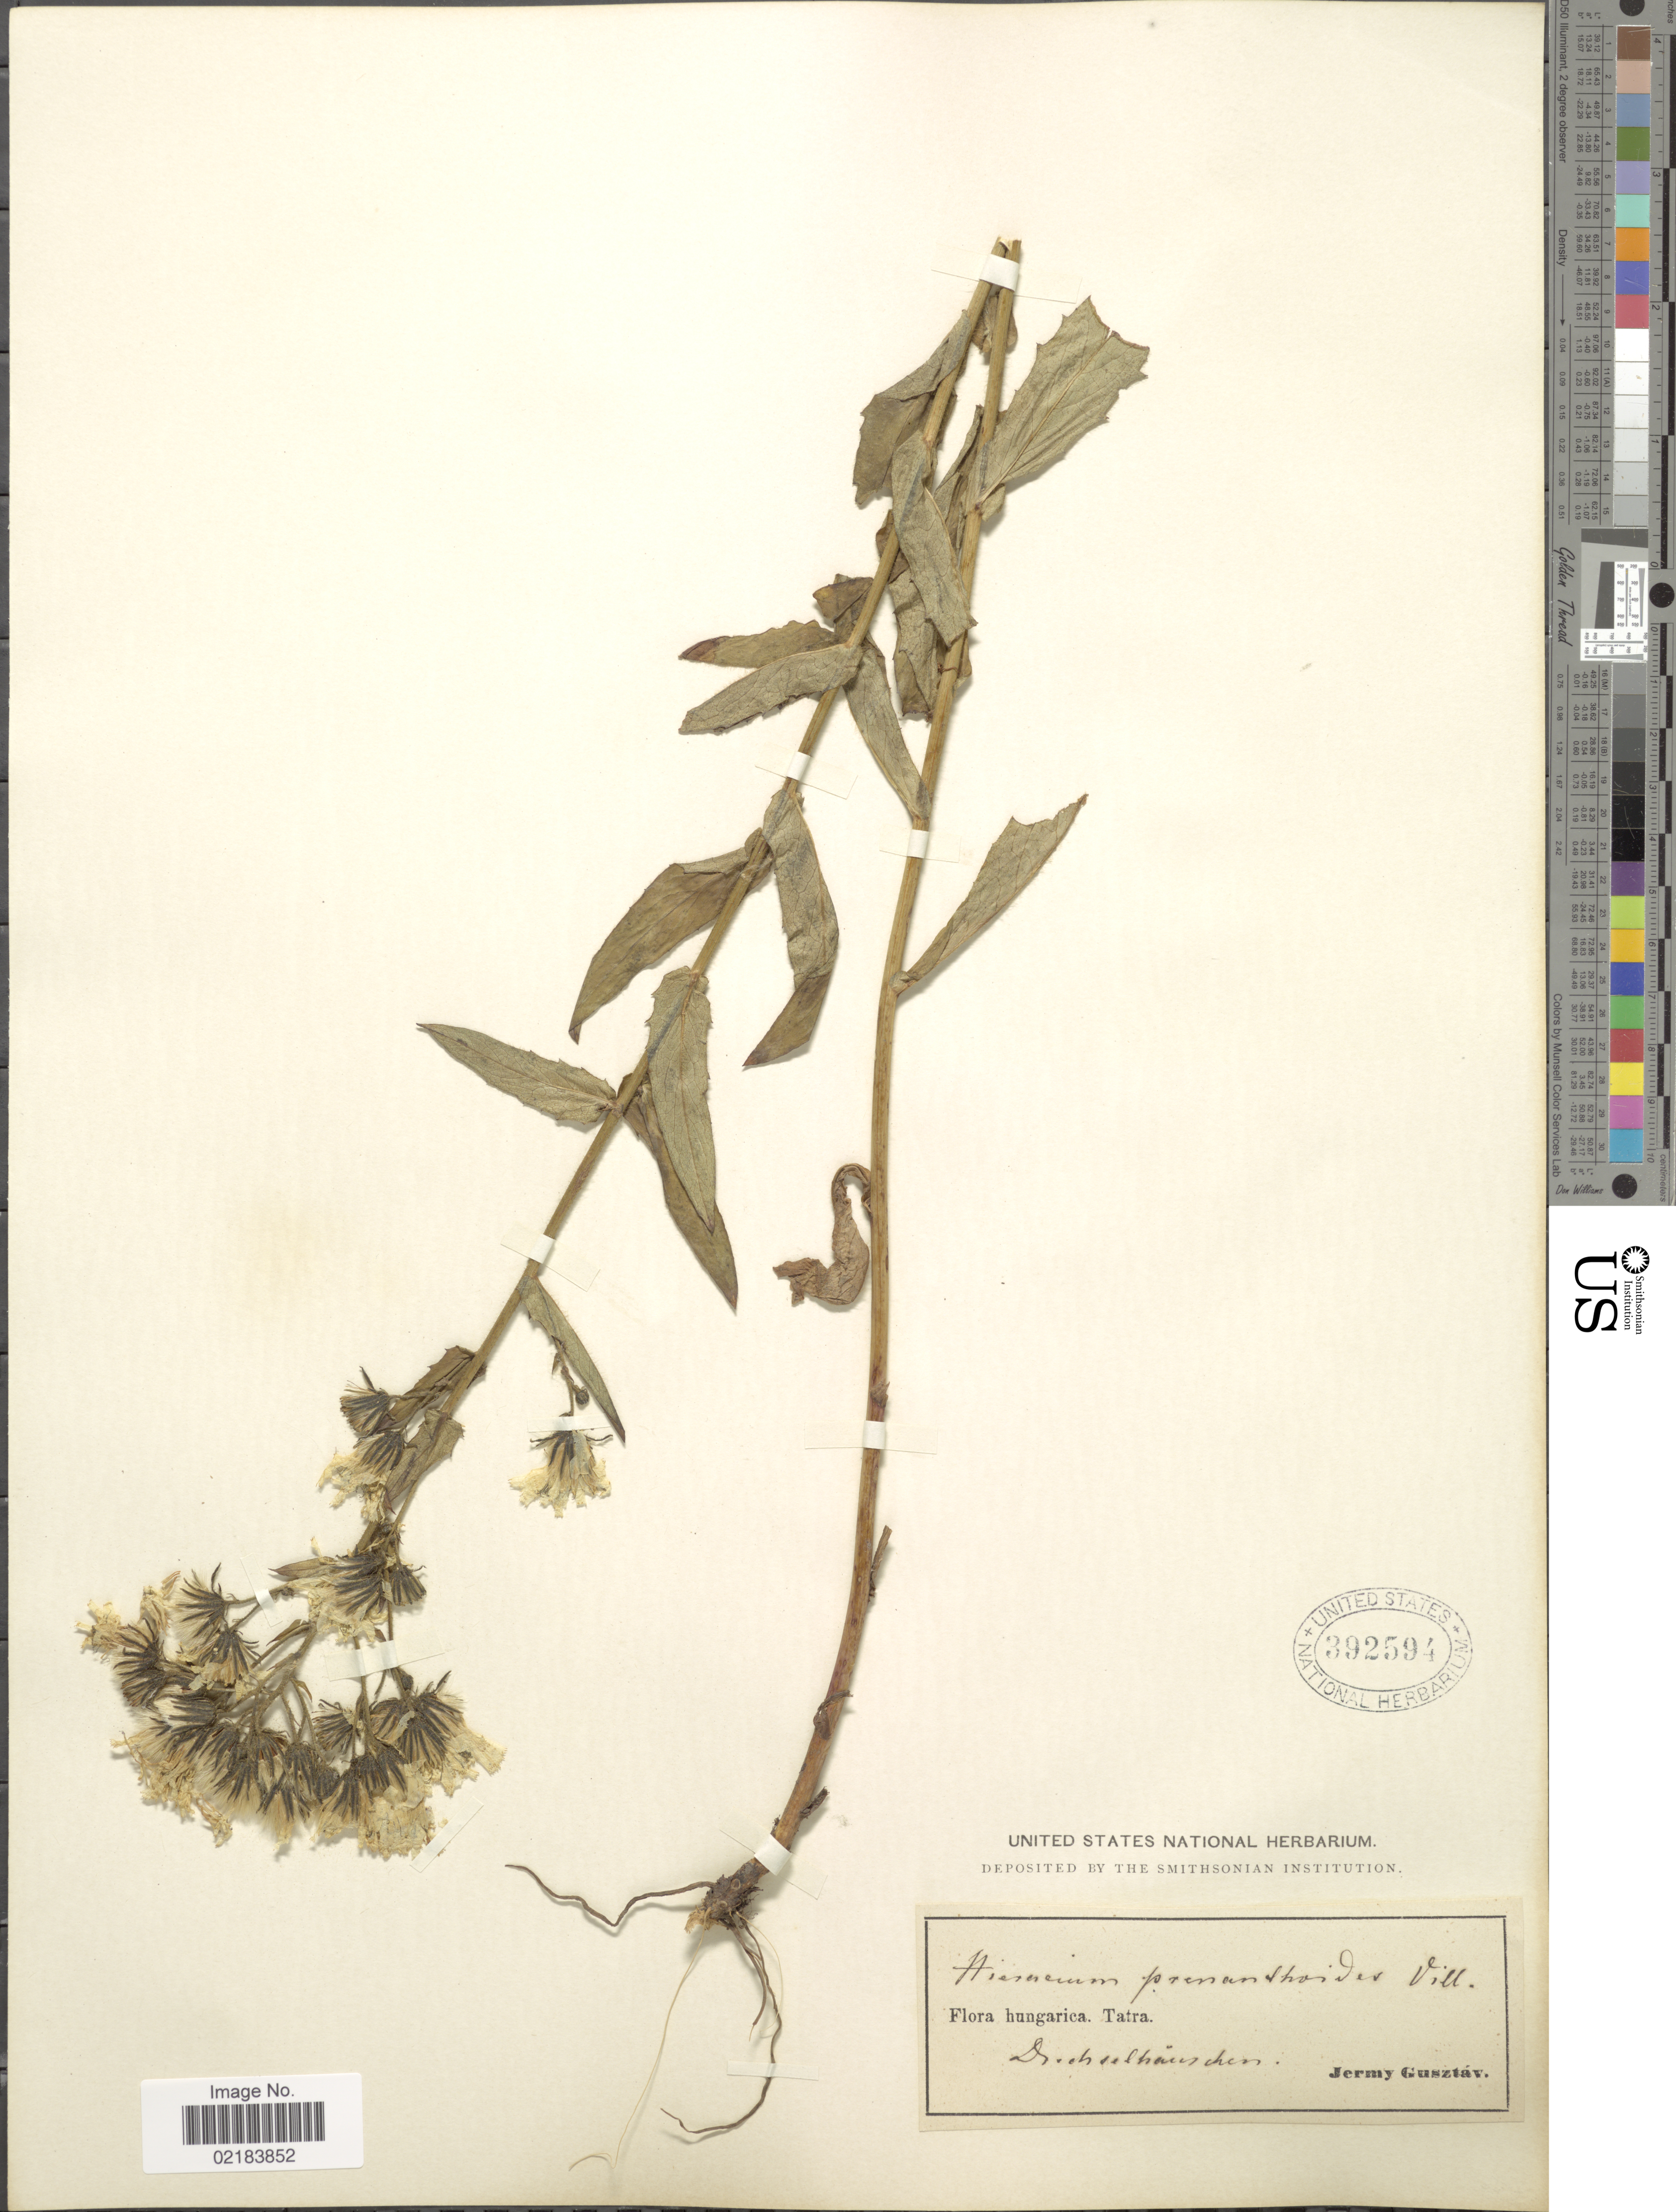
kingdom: Plantae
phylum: Tracheophyta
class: Magnoliopsida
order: Asterales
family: Asteraceae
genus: Hieracium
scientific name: Hieracium prenanthoides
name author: Vill.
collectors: J. Gusztav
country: Hungary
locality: Tatra. Hungarica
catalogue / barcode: US 392594